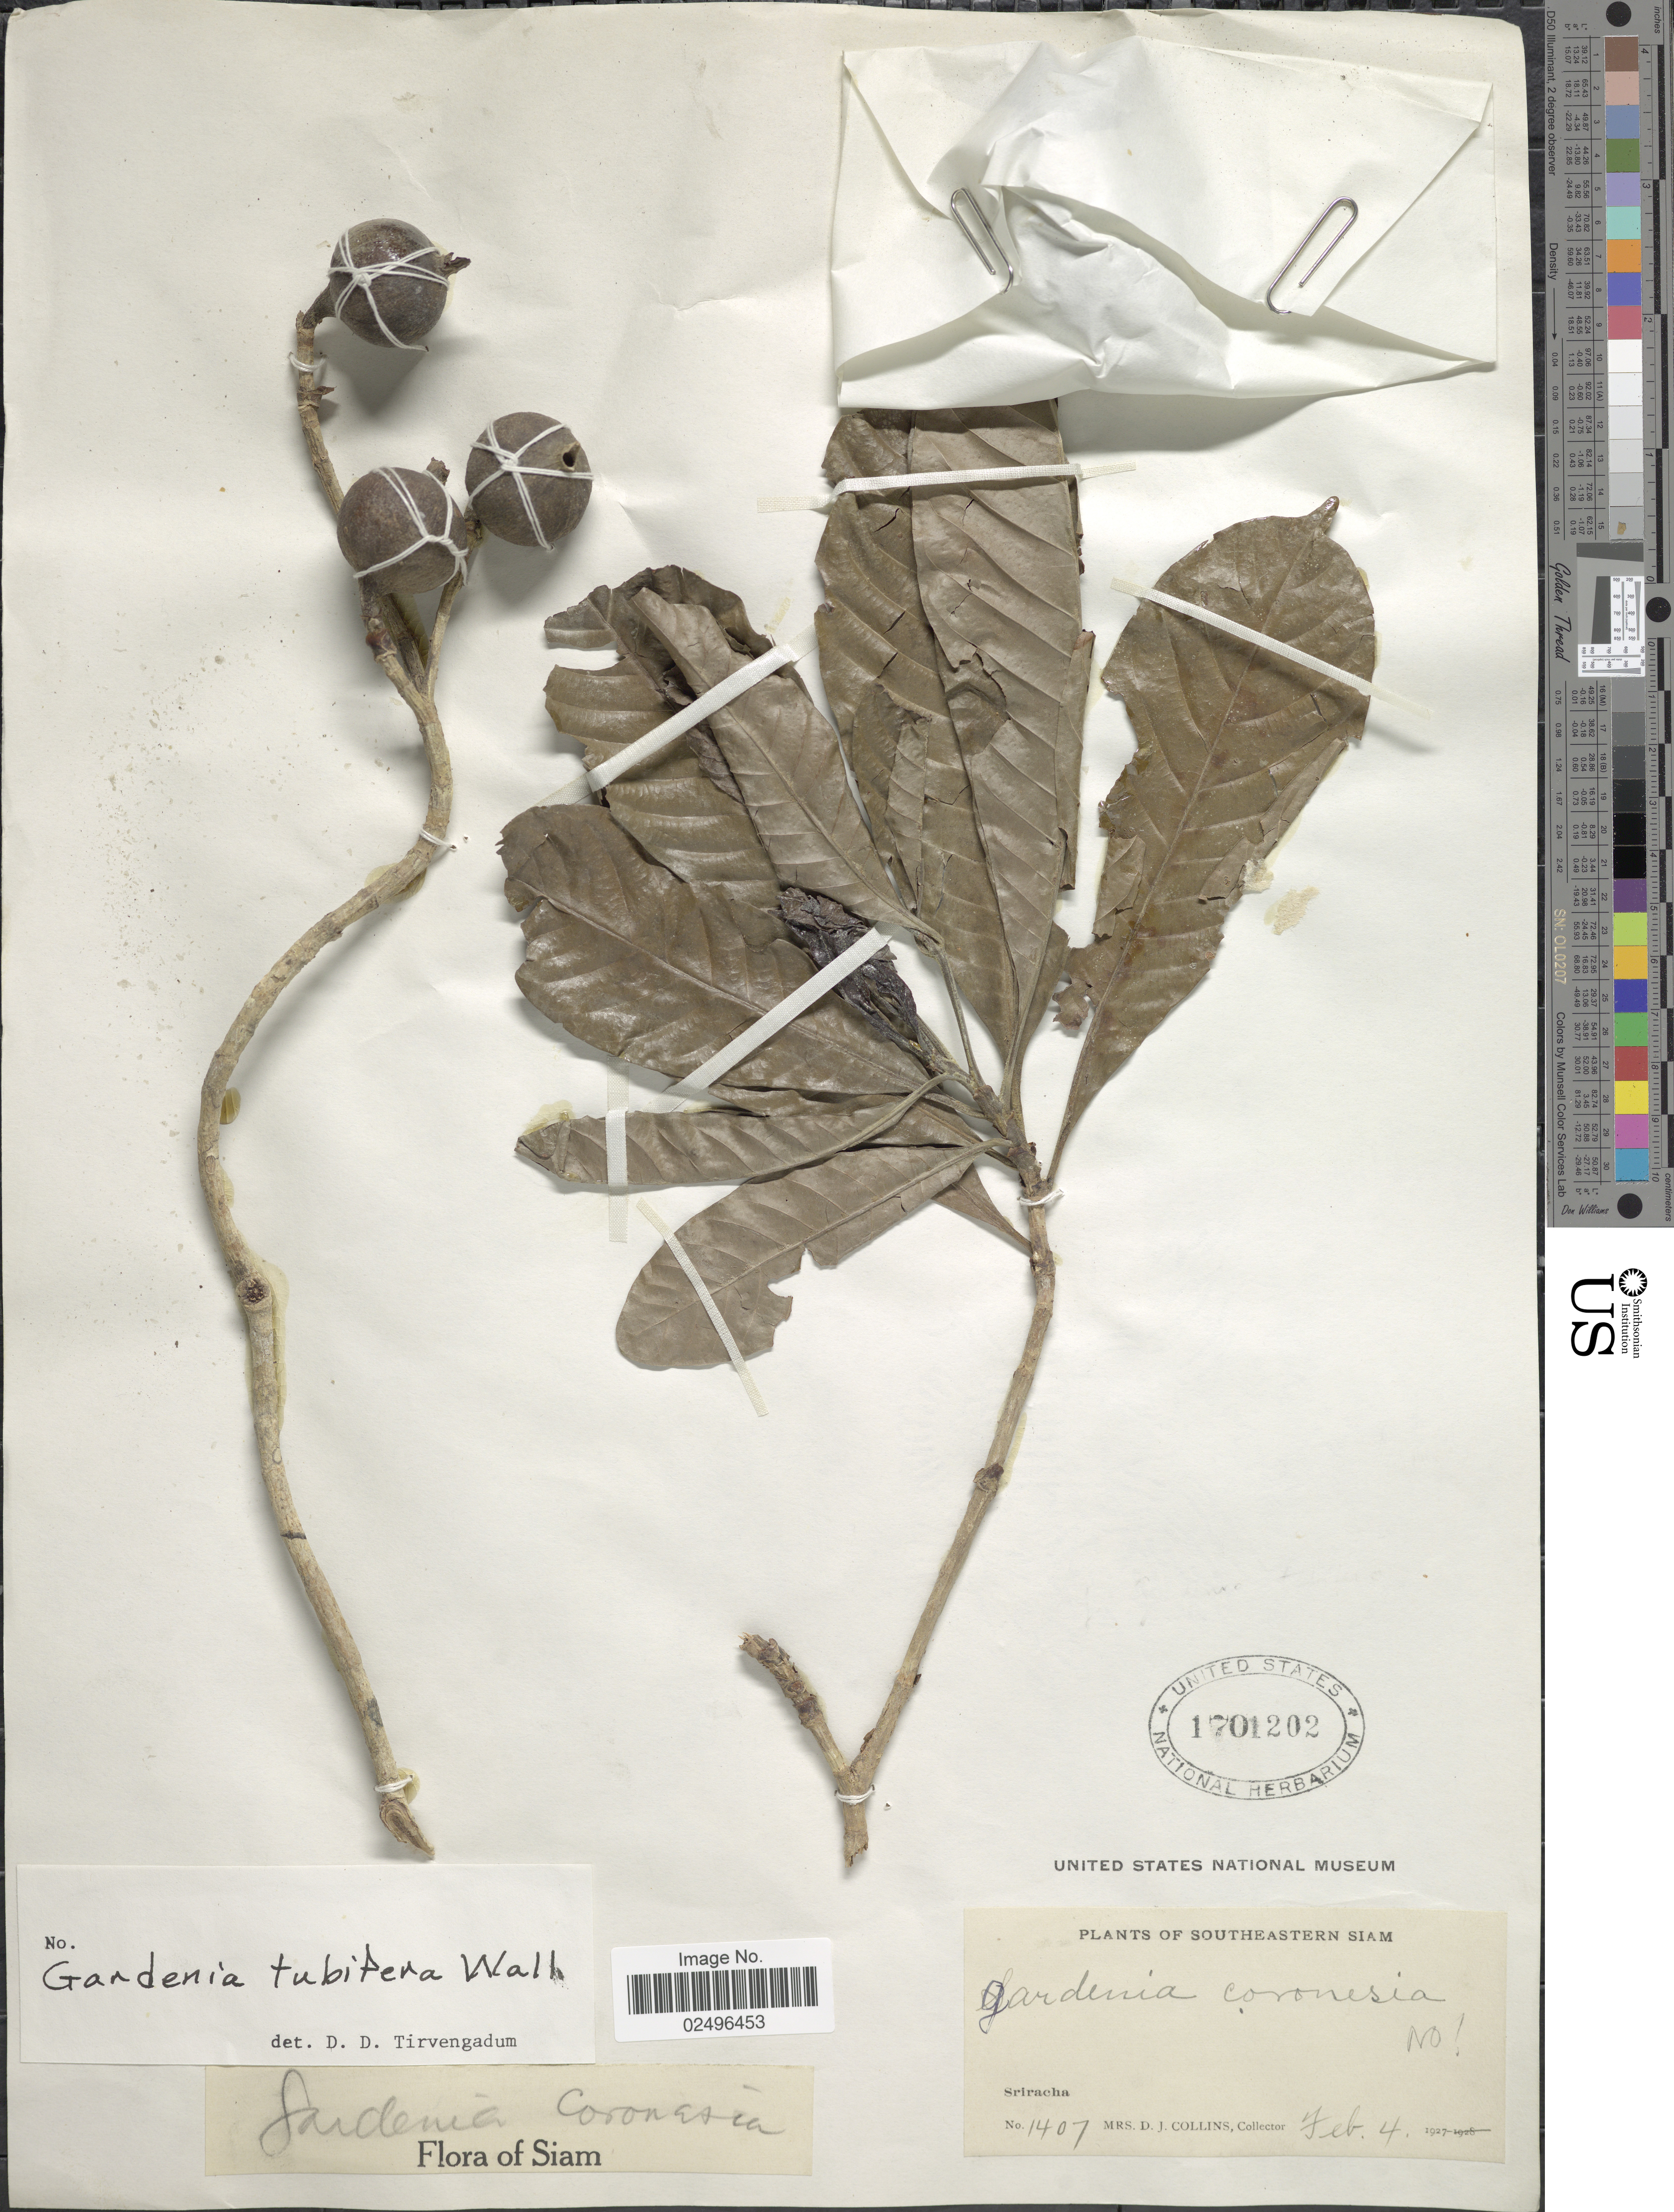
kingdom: Plantae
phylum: Tracheophyta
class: Magnoliopsida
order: Gentianales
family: Rubiaceae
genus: Gardenia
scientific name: Gardenia tubifera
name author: Wall.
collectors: Mrs. D. J. Collins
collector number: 1407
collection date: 1927-02-04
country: Thailand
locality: Southeastern Siam, Sriracha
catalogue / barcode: US 1701202